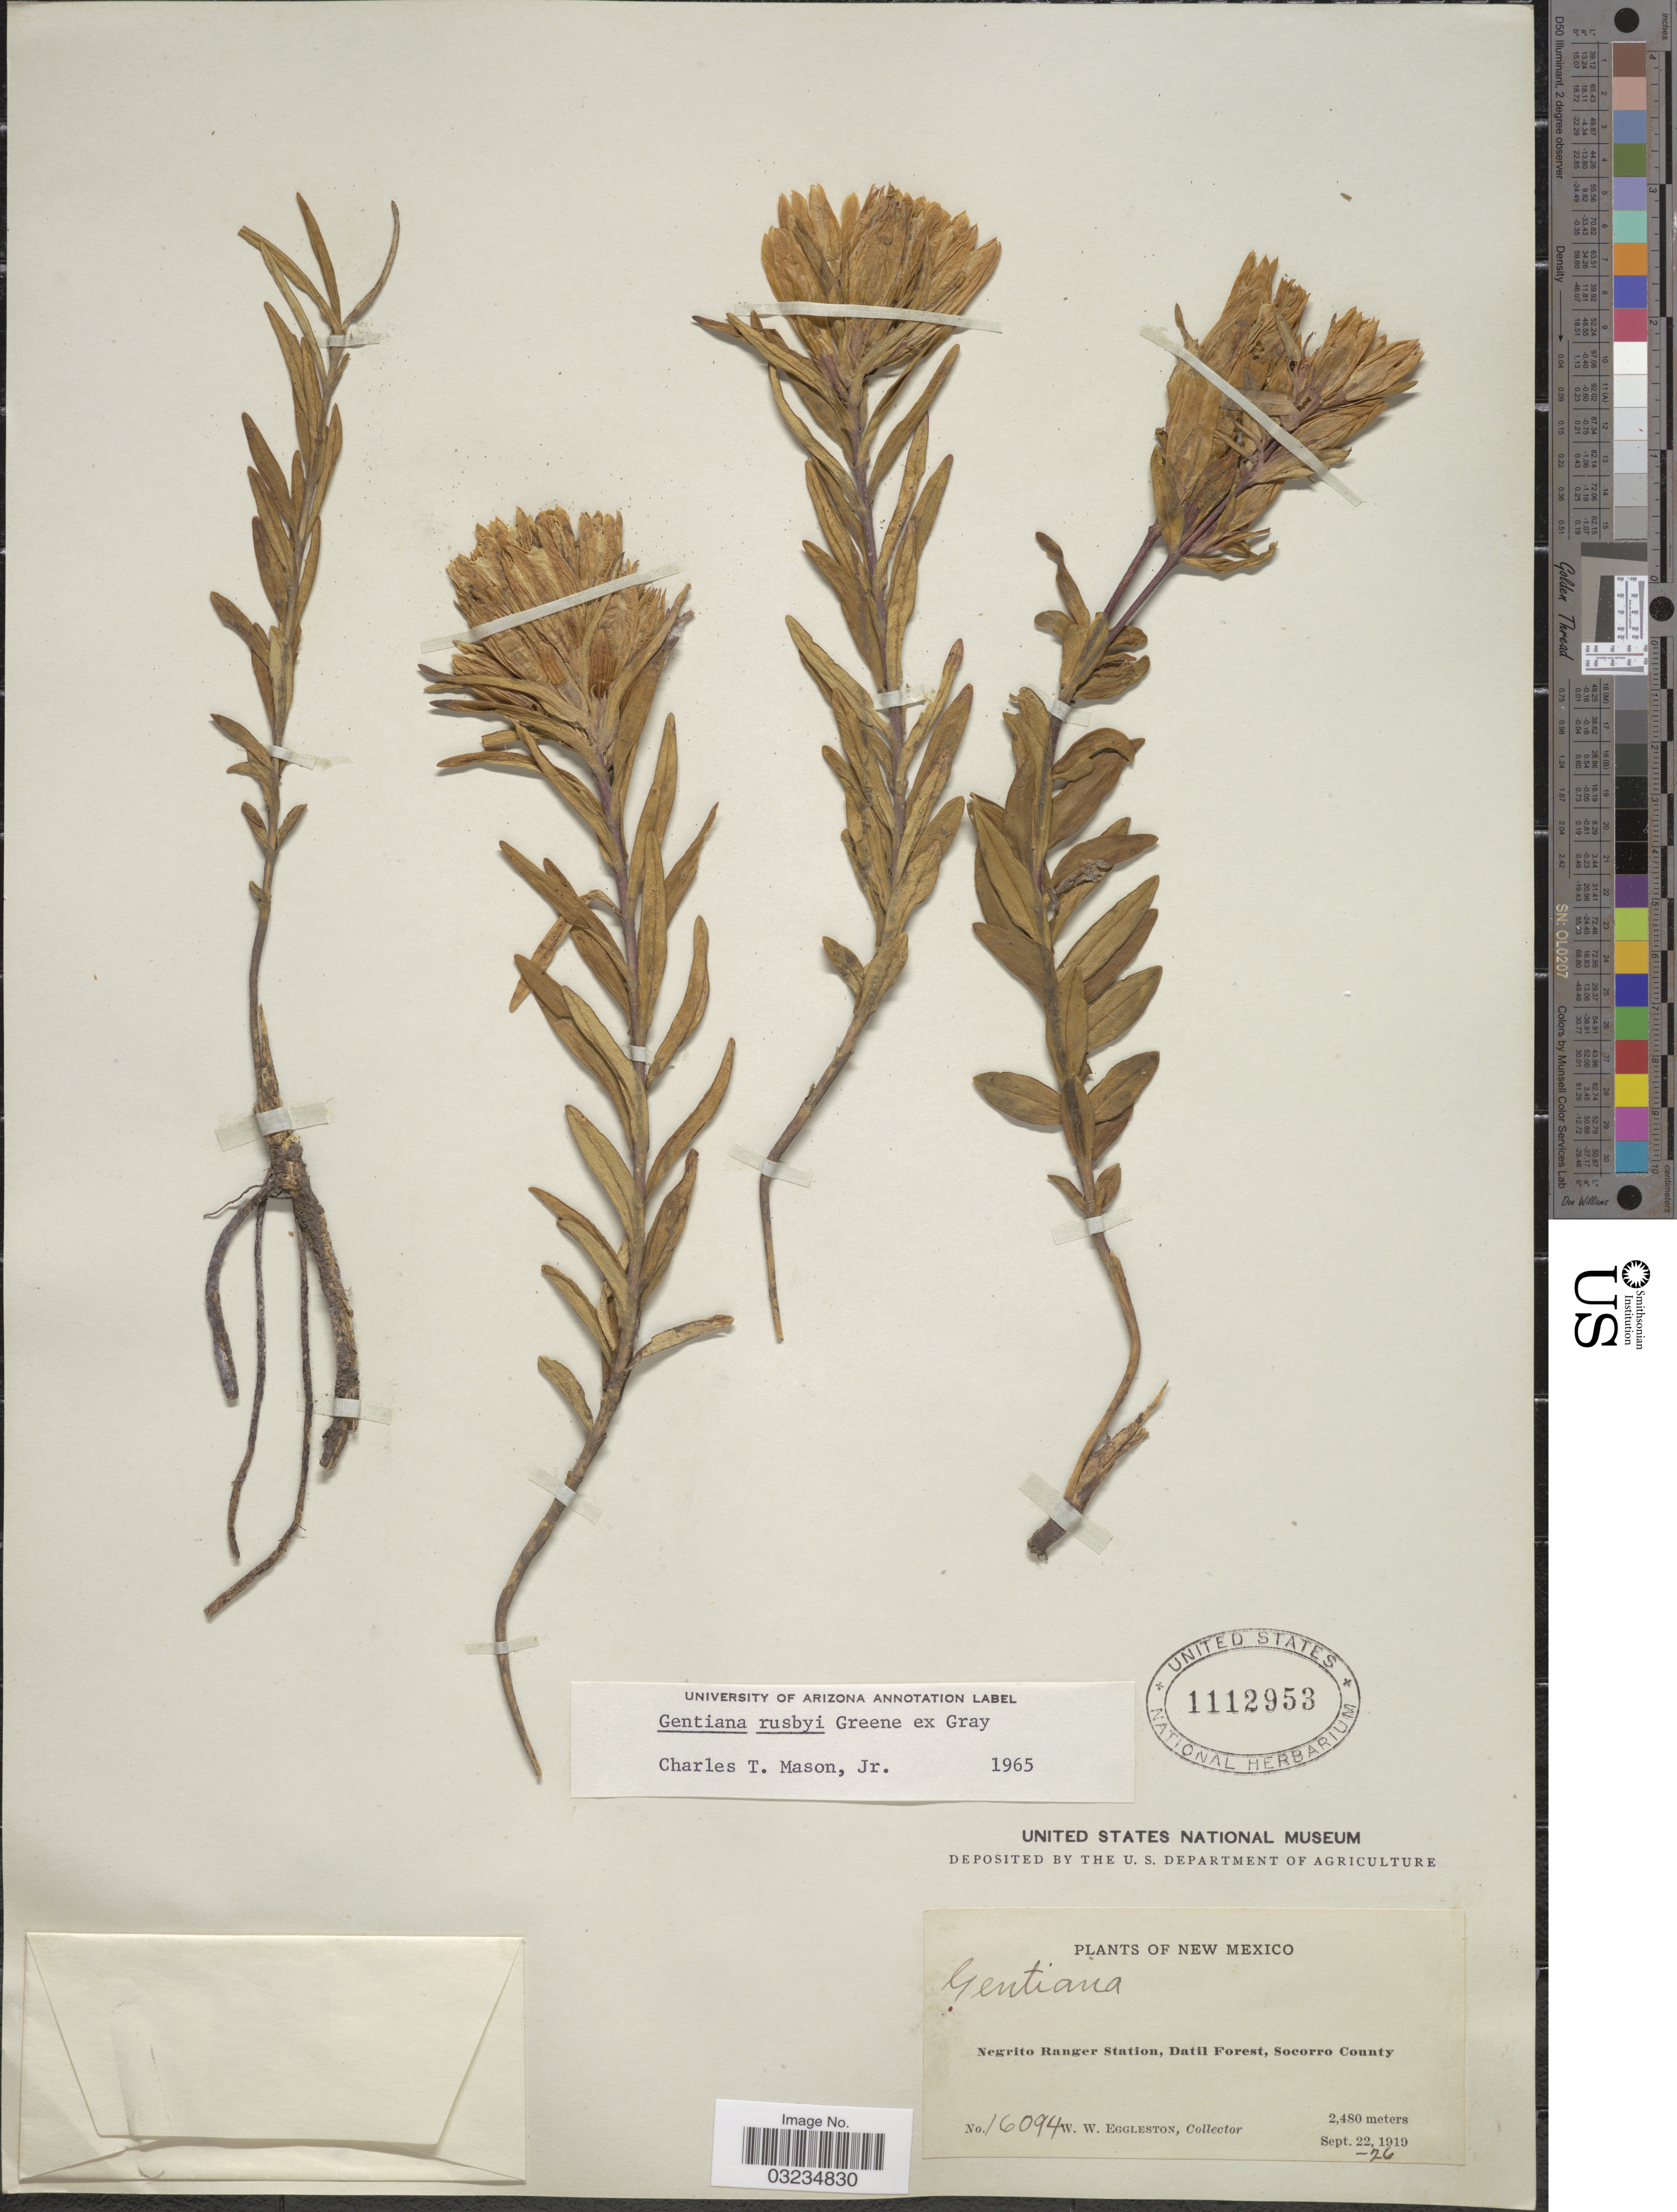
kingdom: Plantae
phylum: Tracheophyta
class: Magnoliopsida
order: Gentianales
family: Gentianaceae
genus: Gentiana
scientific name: Gentiana rusbyi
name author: Greene ex A. Gray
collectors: W. W. Eggleston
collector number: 16094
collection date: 1919-09-22/1919-09-26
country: United States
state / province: New Mexico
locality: Negrito Ranger Station, Datil Forest, Socorro County.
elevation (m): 2480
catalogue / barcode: US 1112953